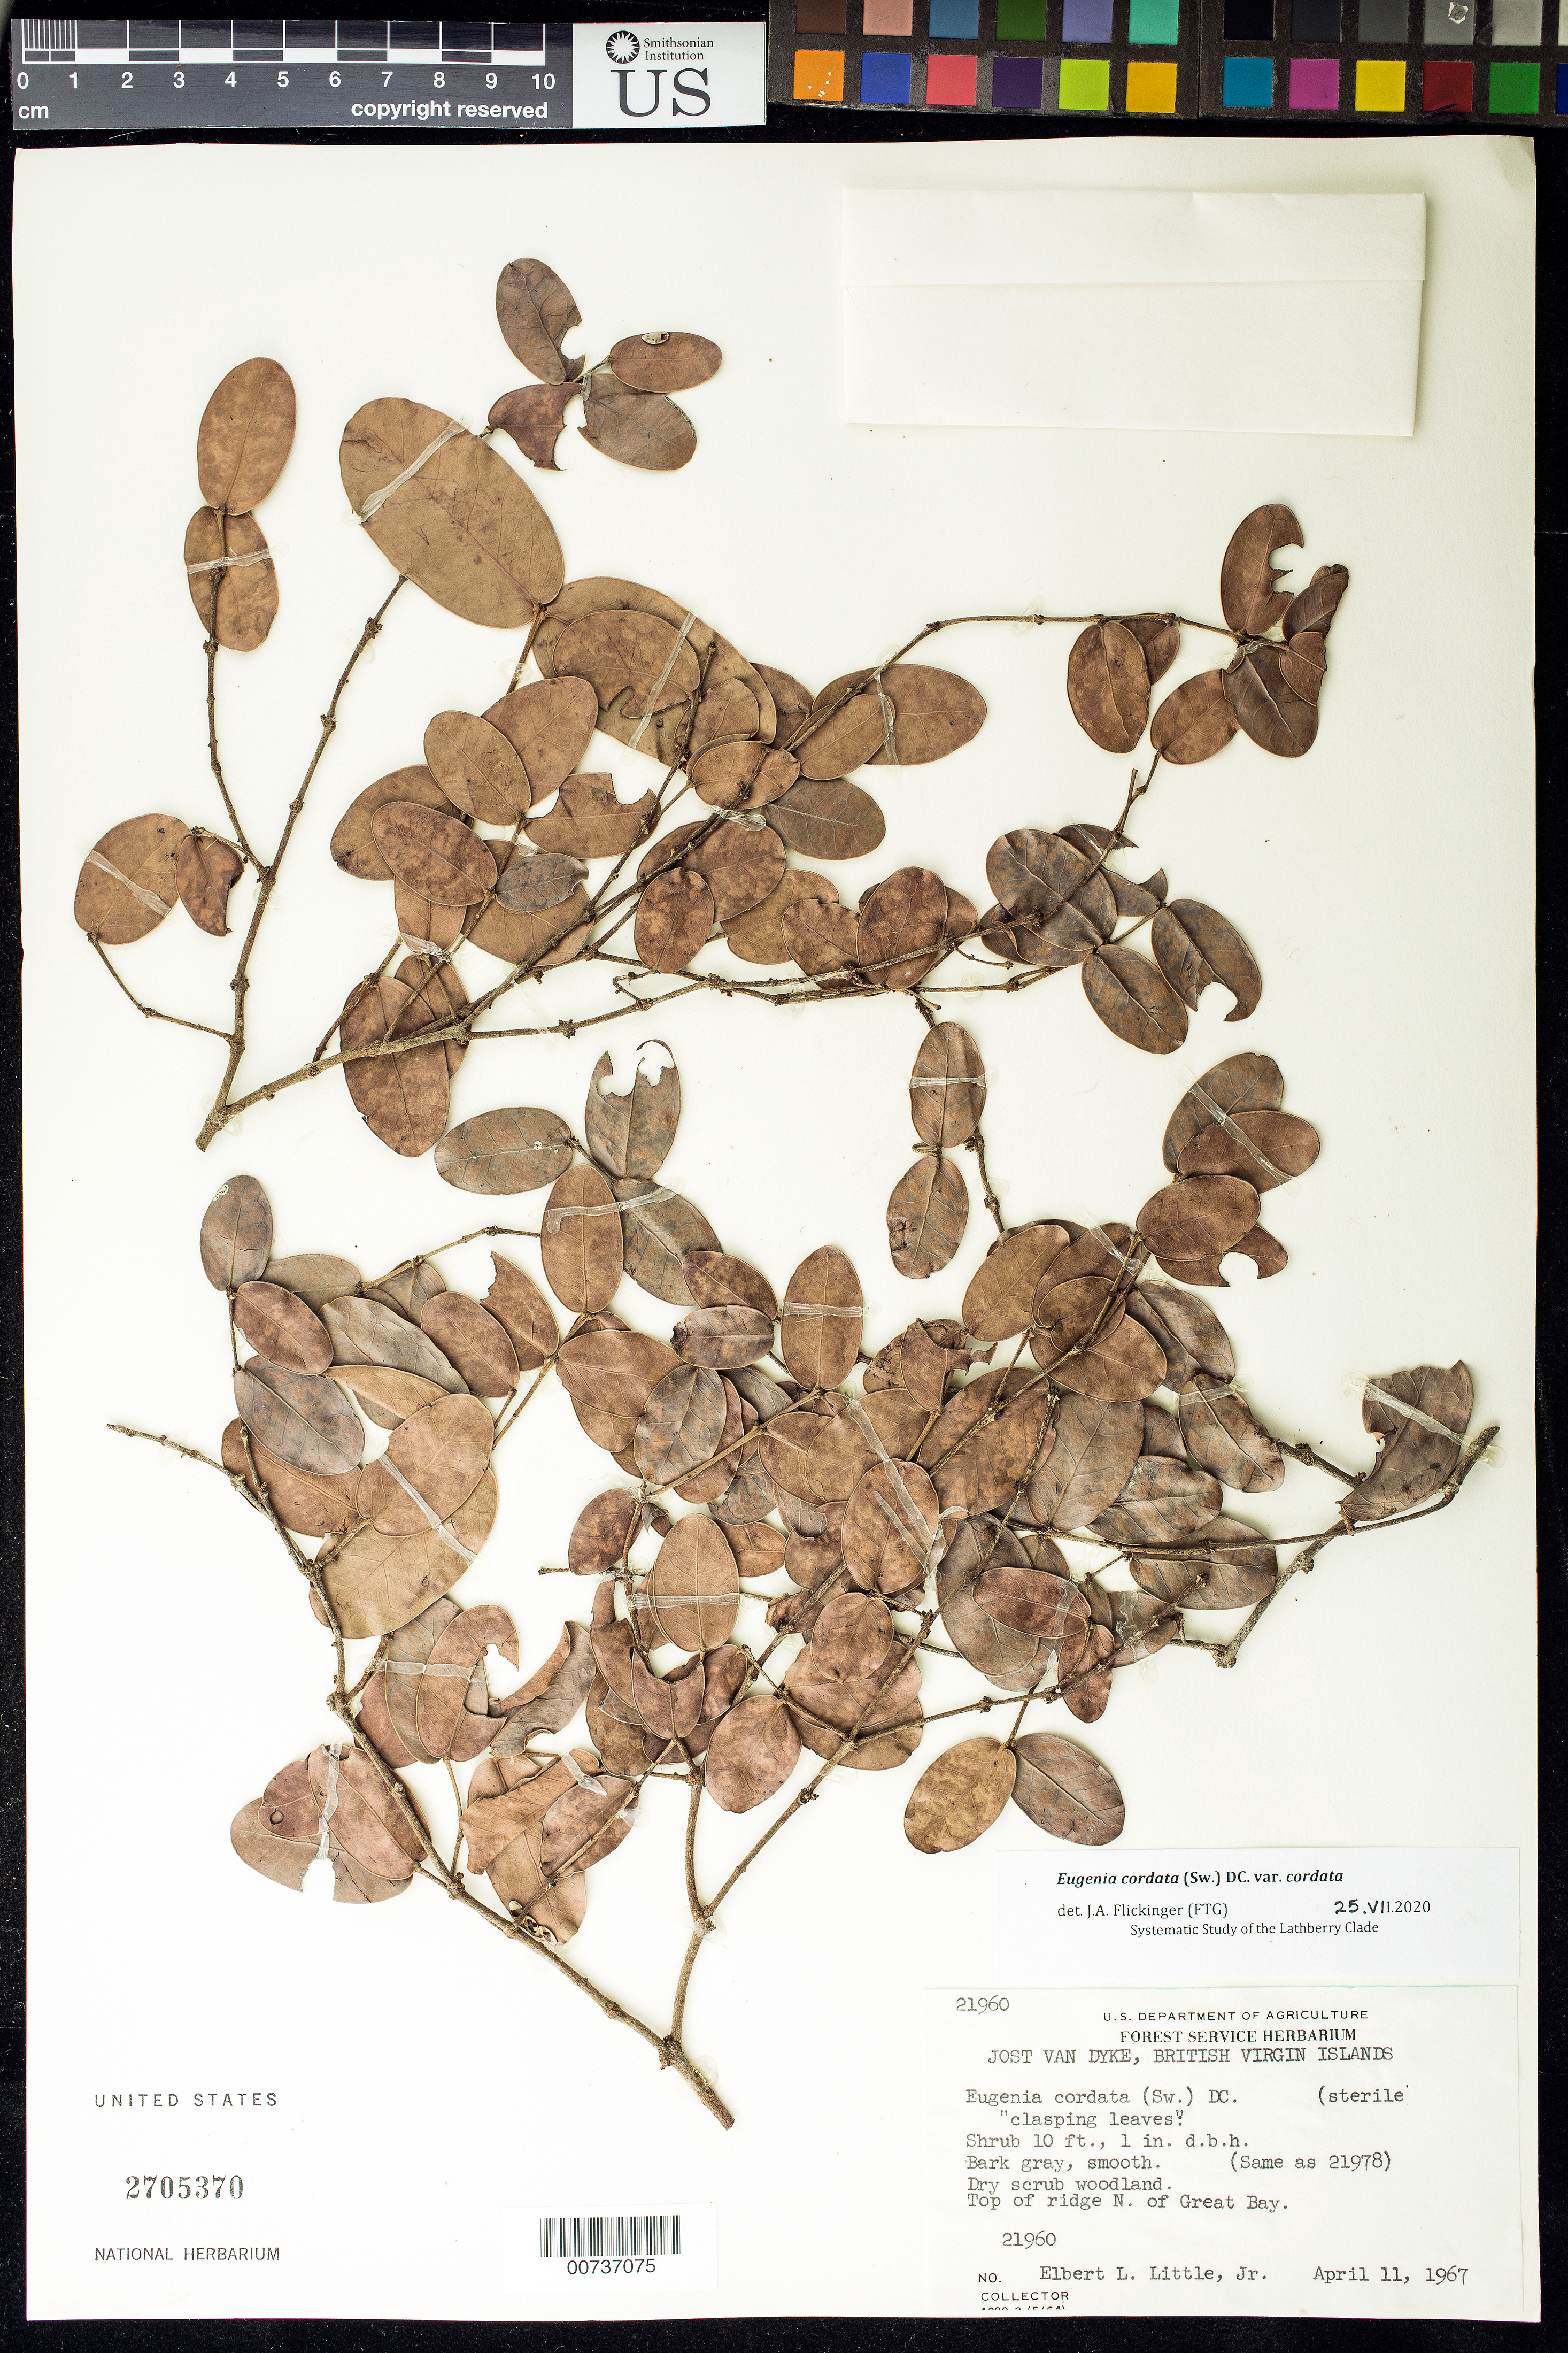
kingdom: Plantae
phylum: Tracheophyta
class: Magnoliopsida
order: Myrtales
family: Myrtaceae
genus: Eugenia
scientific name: Eugenia cordata var. cordata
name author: (Sw.) DC.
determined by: Flickinger, Jonathan A.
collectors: E. L. Little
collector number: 21960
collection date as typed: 11 Apr 1967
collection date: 1967-04-11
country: British Virgin Islands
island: Jost Van Dyke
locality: Top of ridge N of Great Bay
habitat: Dry scrub woodland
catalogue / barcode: US 2705370